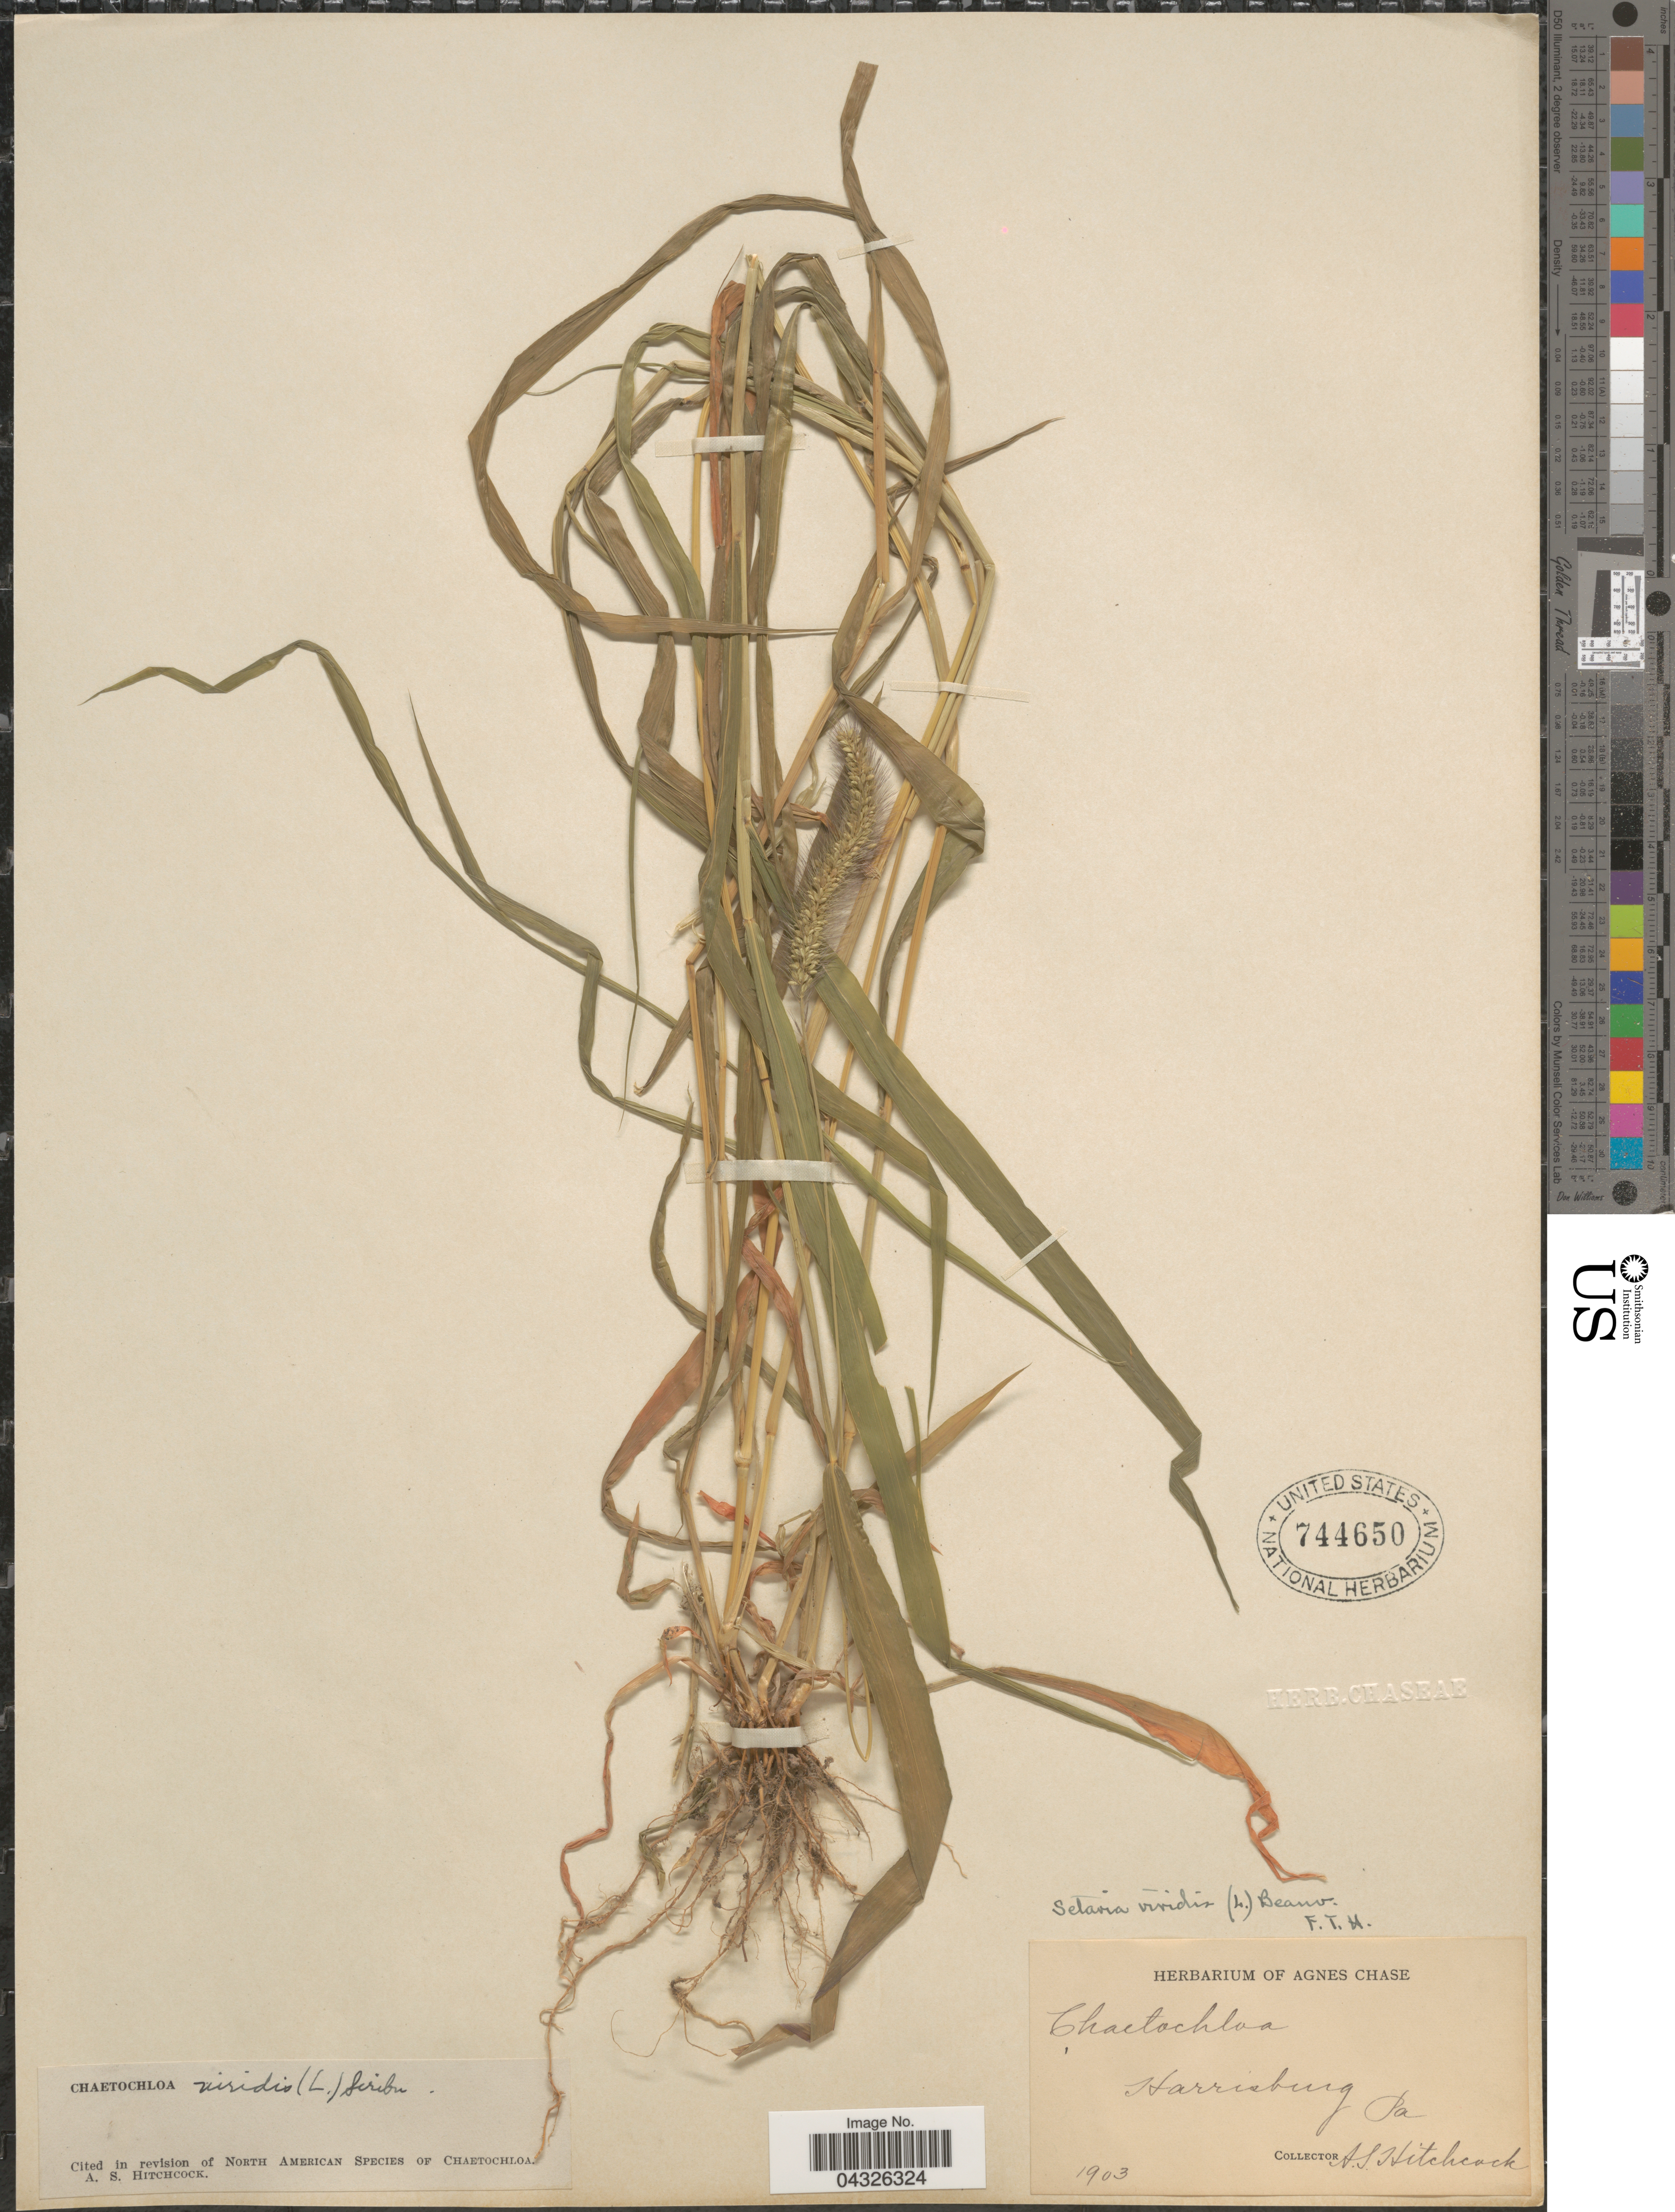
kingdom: Plantae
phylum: Tracheophyta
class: Liliopsida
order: Poales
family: Poaceae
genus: Setaria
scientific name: Setaria viridis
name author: (L.) P. Beauv.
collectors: A. S. Hitchcock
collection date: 1903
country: United States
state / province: Pennsylvania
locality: Harrisburg.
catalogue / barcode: US 744650